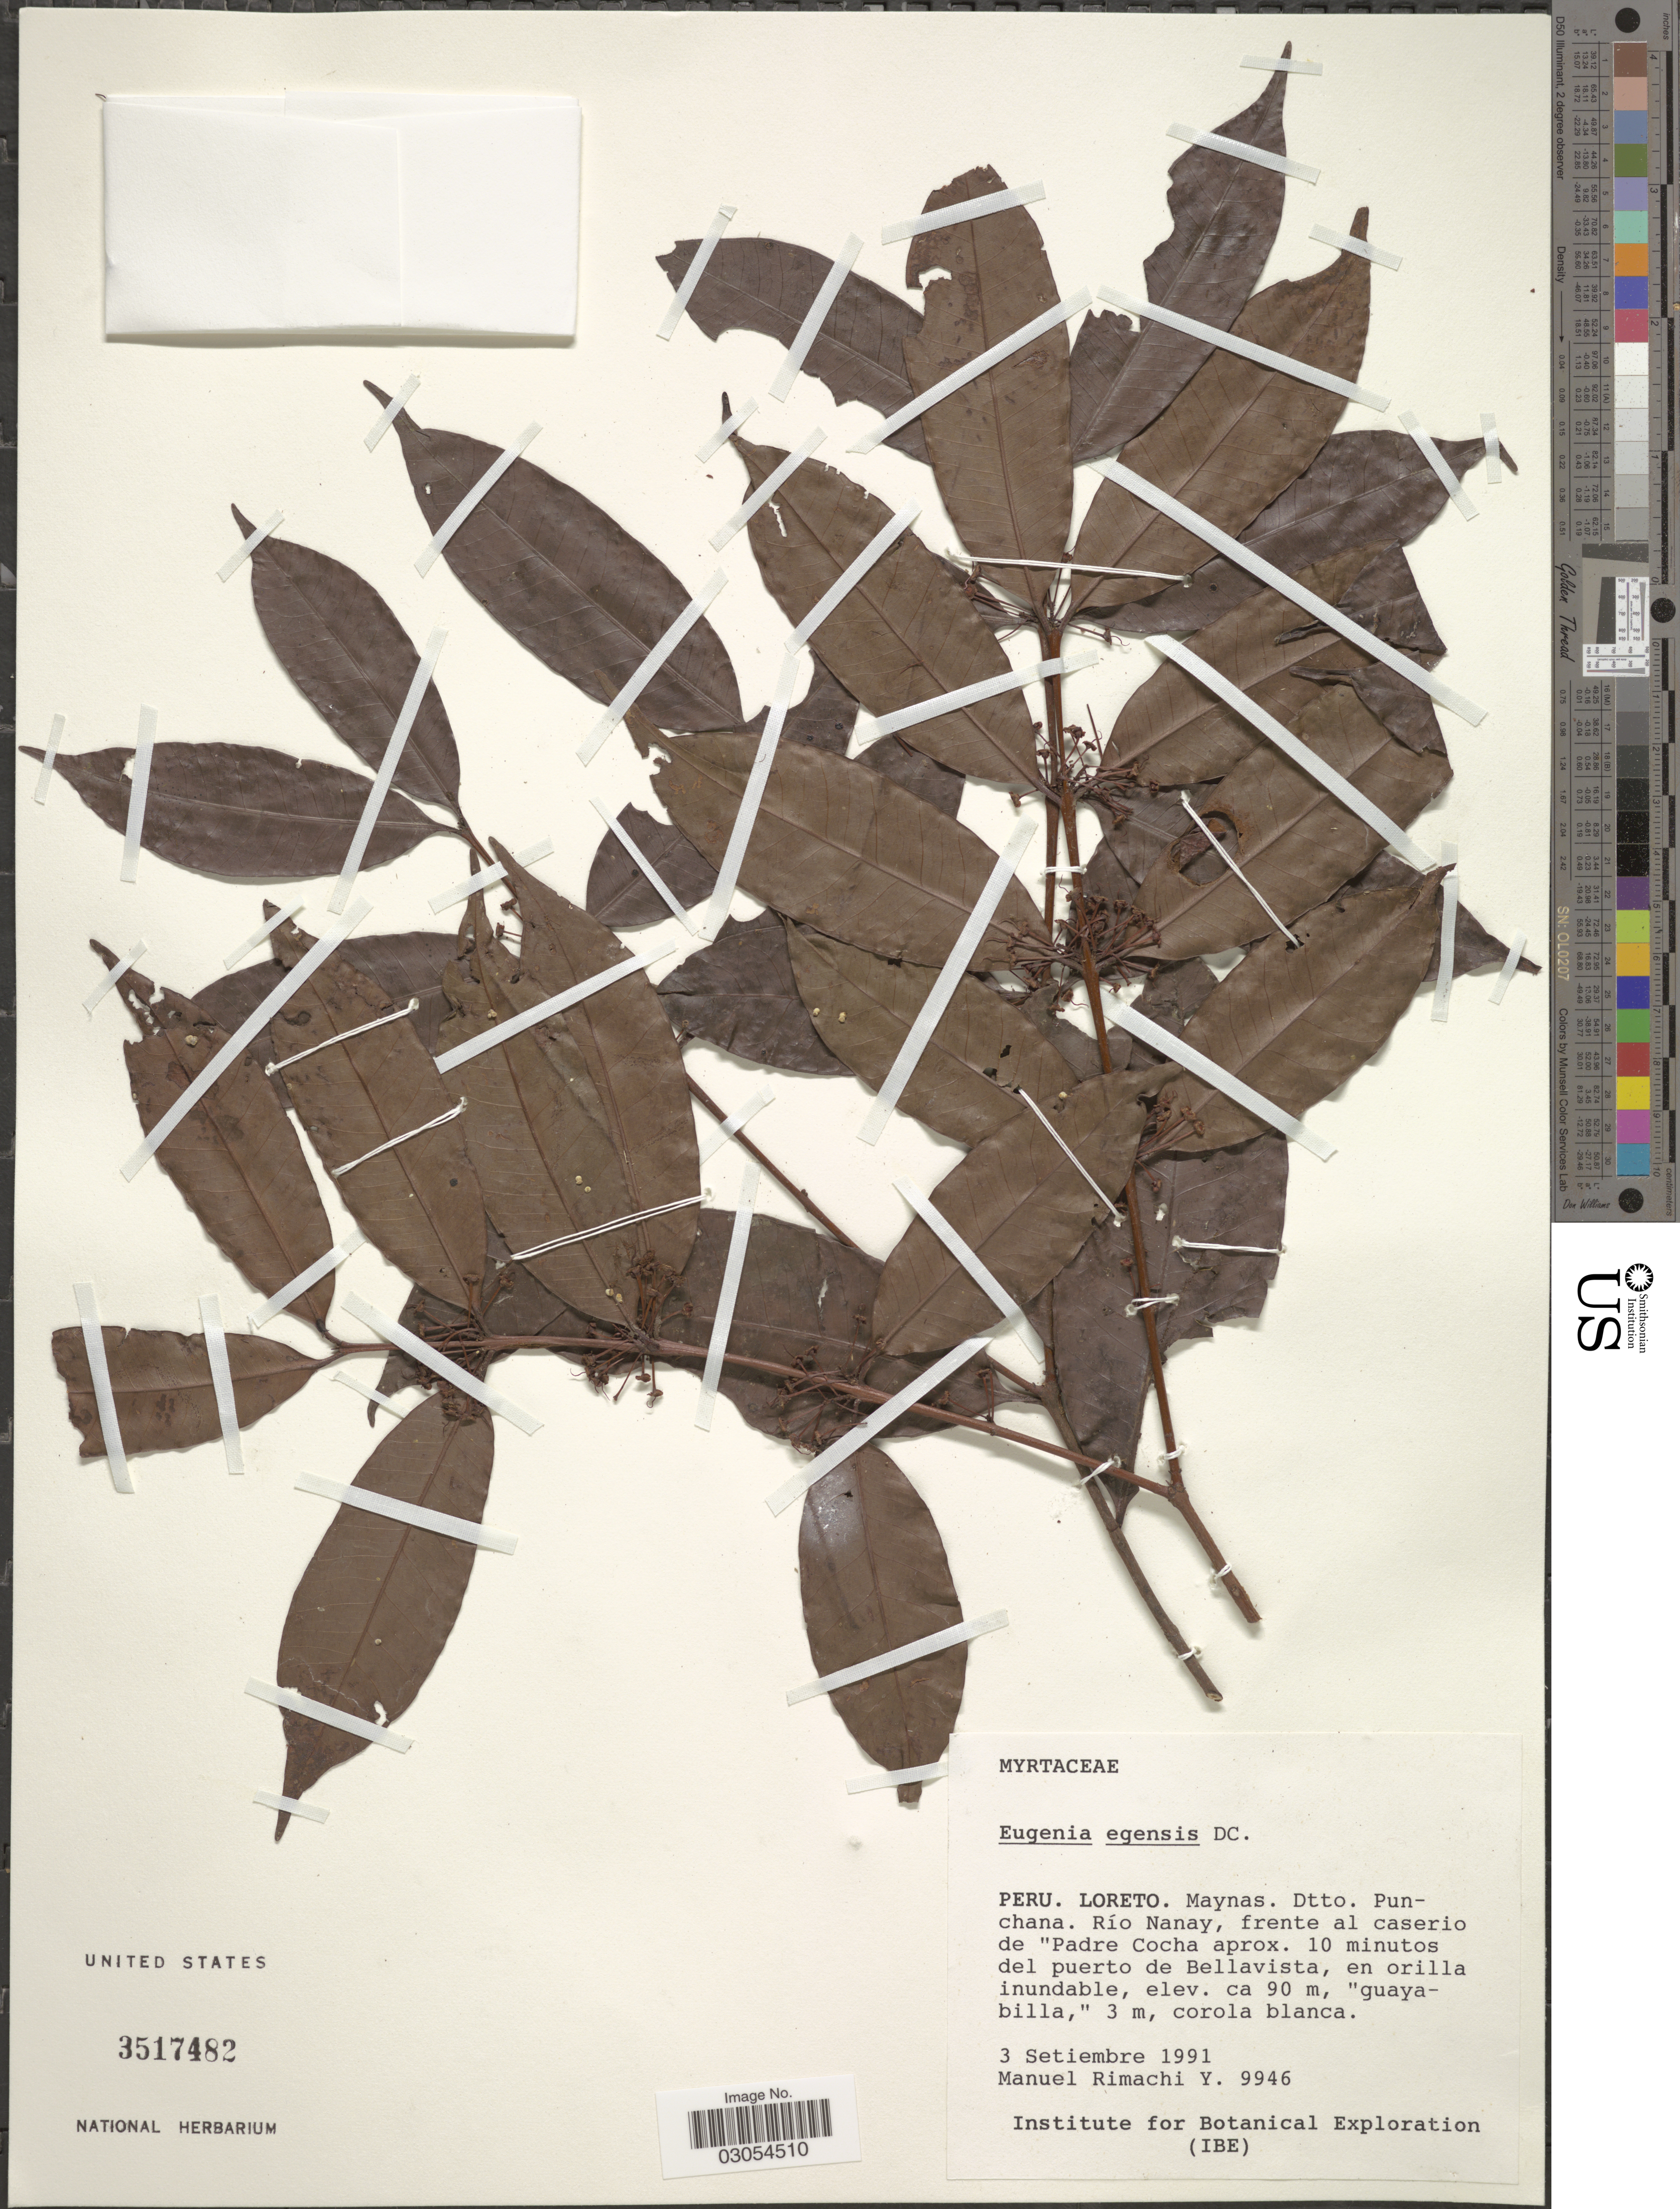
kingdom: Plantae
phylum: Tracheophyta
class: Magnoliopsida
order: Myrtales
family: Myrtaceae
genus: Eugenia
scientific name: Eugenia egensis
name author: DC.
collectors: M. Rimachi Y.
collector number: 9946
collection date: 1991-09-03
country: Peru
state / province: Loreto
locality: Maynas. Dtto. Punchana. Río Nanay, frente al caserio de Padre Cocha aprox. 10 minutos del puerto de Bellavista, en orilla inundable.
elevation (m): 90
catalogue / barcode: US 3517482